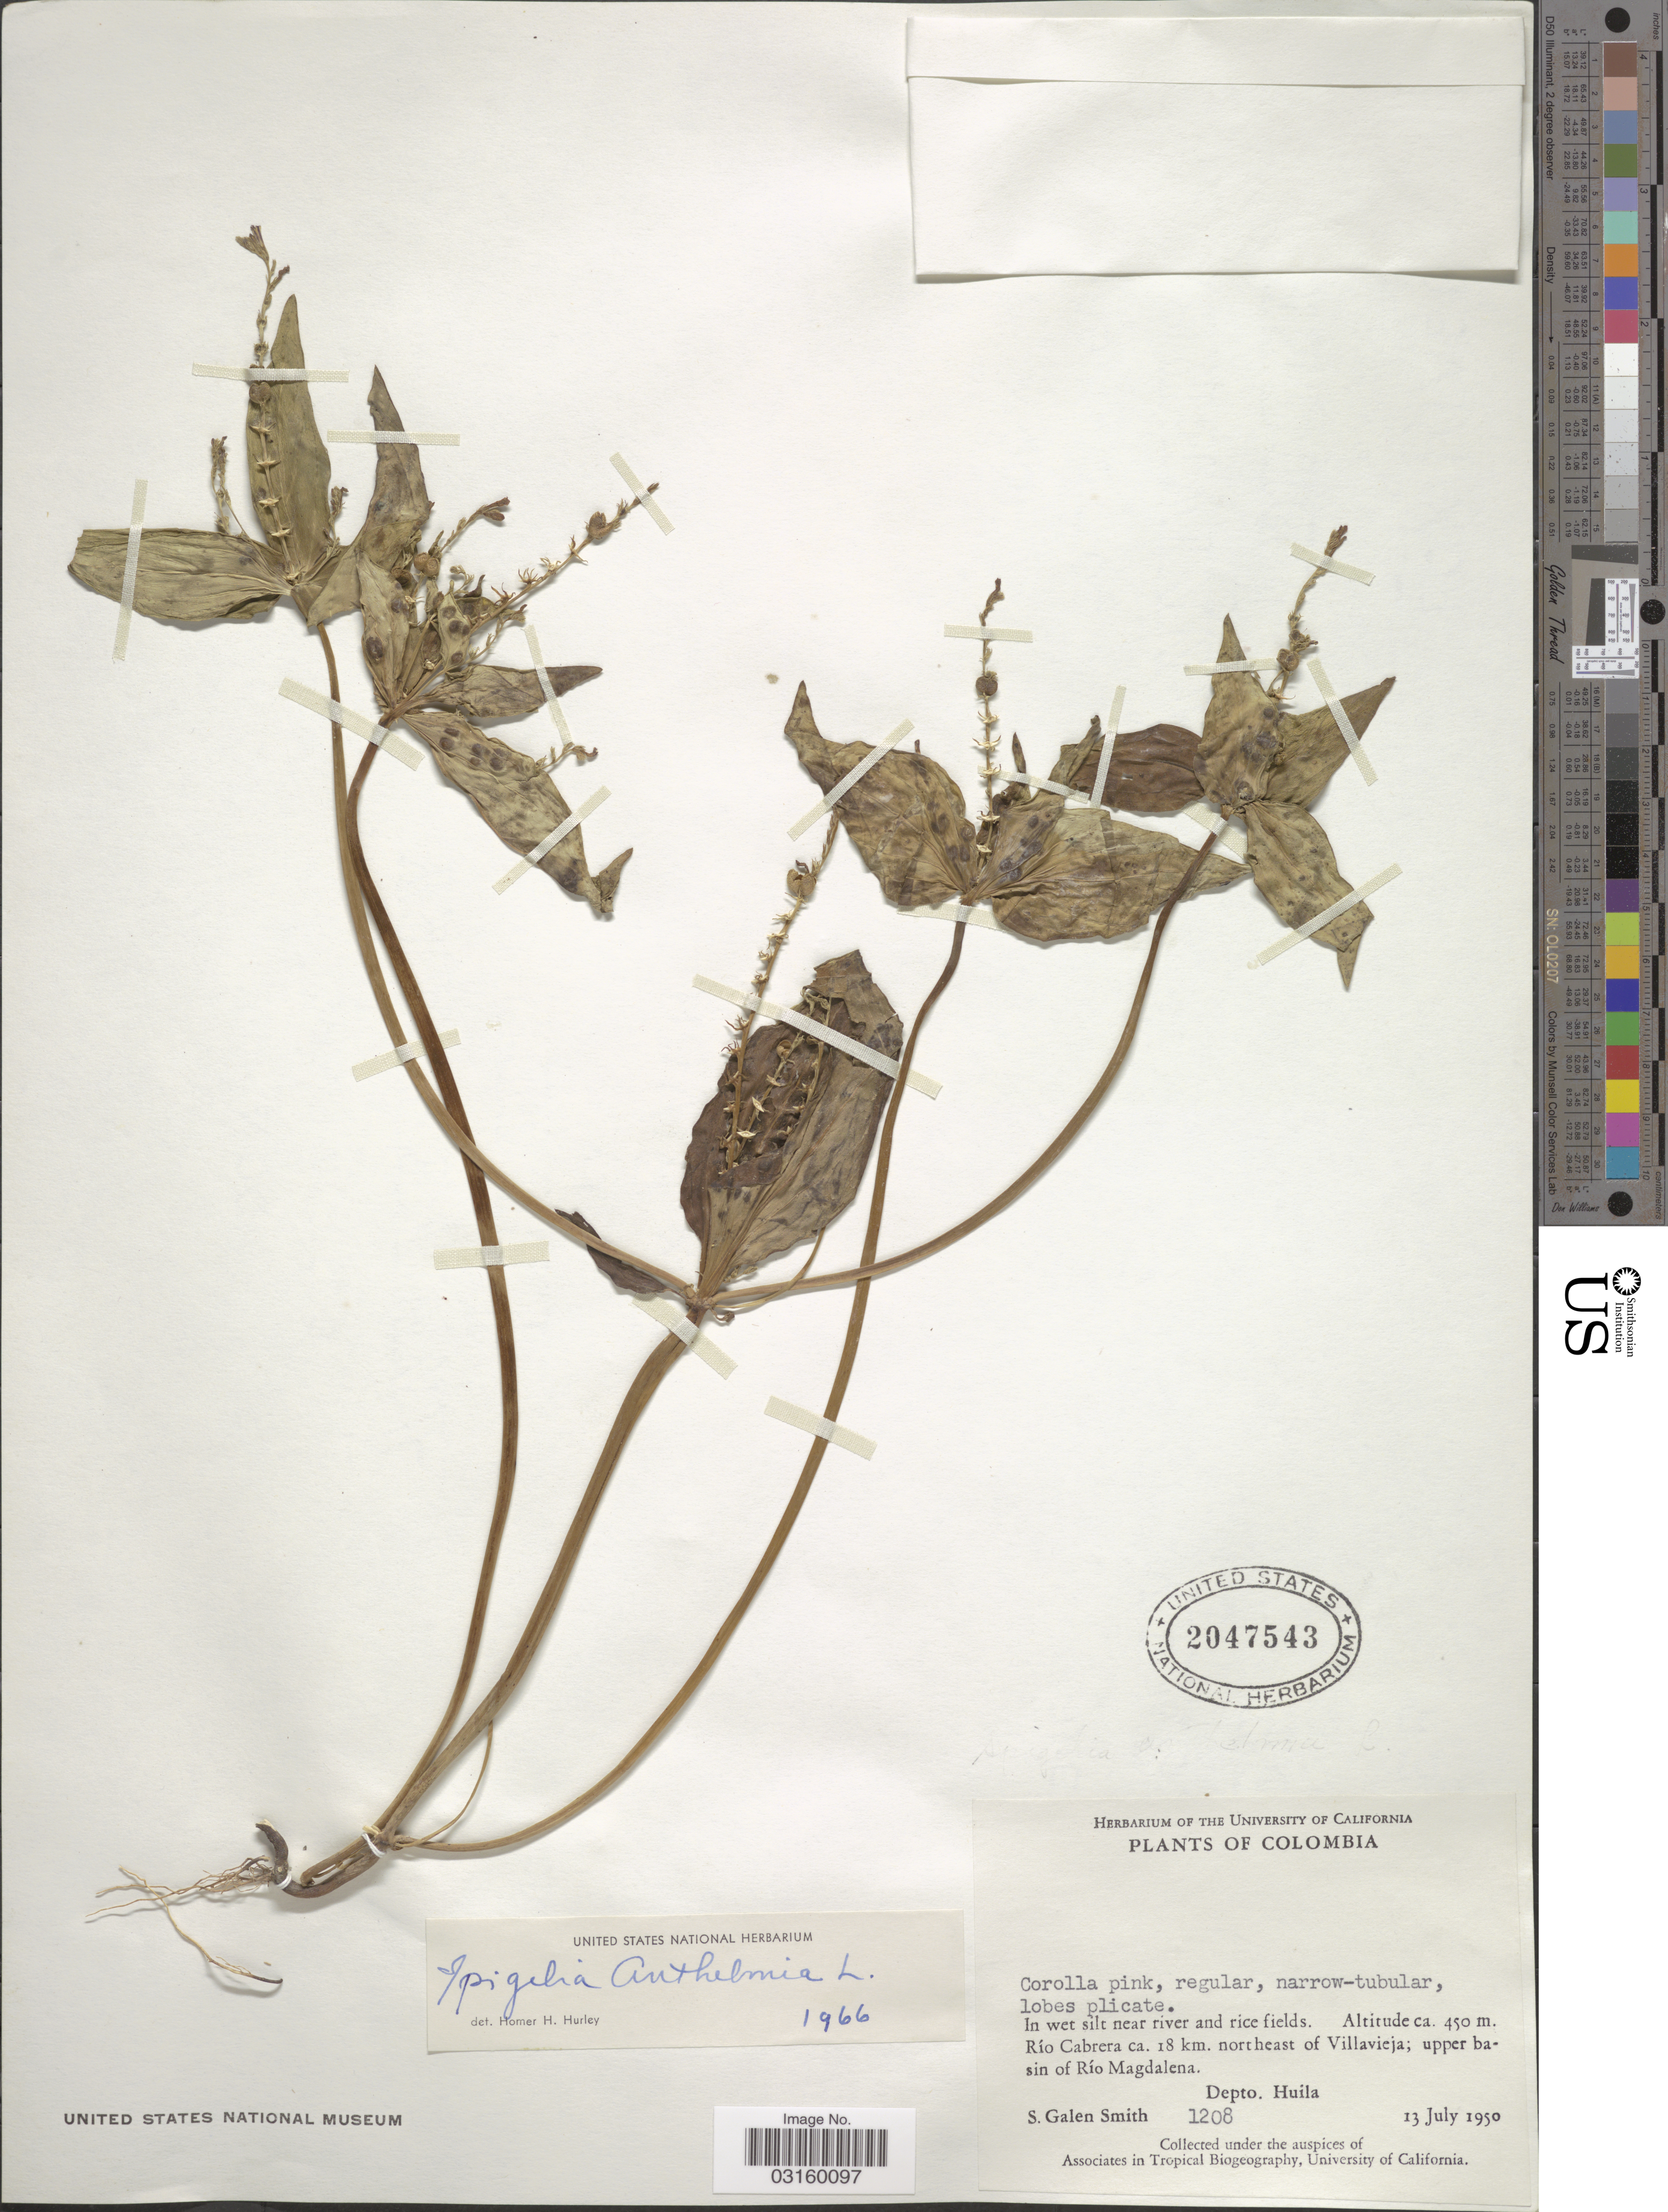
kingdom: Plantae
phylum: Tracheophyta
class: Magnoliopsida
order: Gentianales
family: Loganiaceae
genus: Spigelia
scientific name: Spigelia anthelmia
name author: L.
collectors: S. G. Smith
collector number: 1208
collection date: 1950-07-13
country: Colombia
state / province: Huila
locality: Río Cabrera ca. 18 km. northeast of Villavieja; upper basin of Río Magdalena. Depto. Huila.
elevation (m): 450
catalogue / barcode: US 2047543